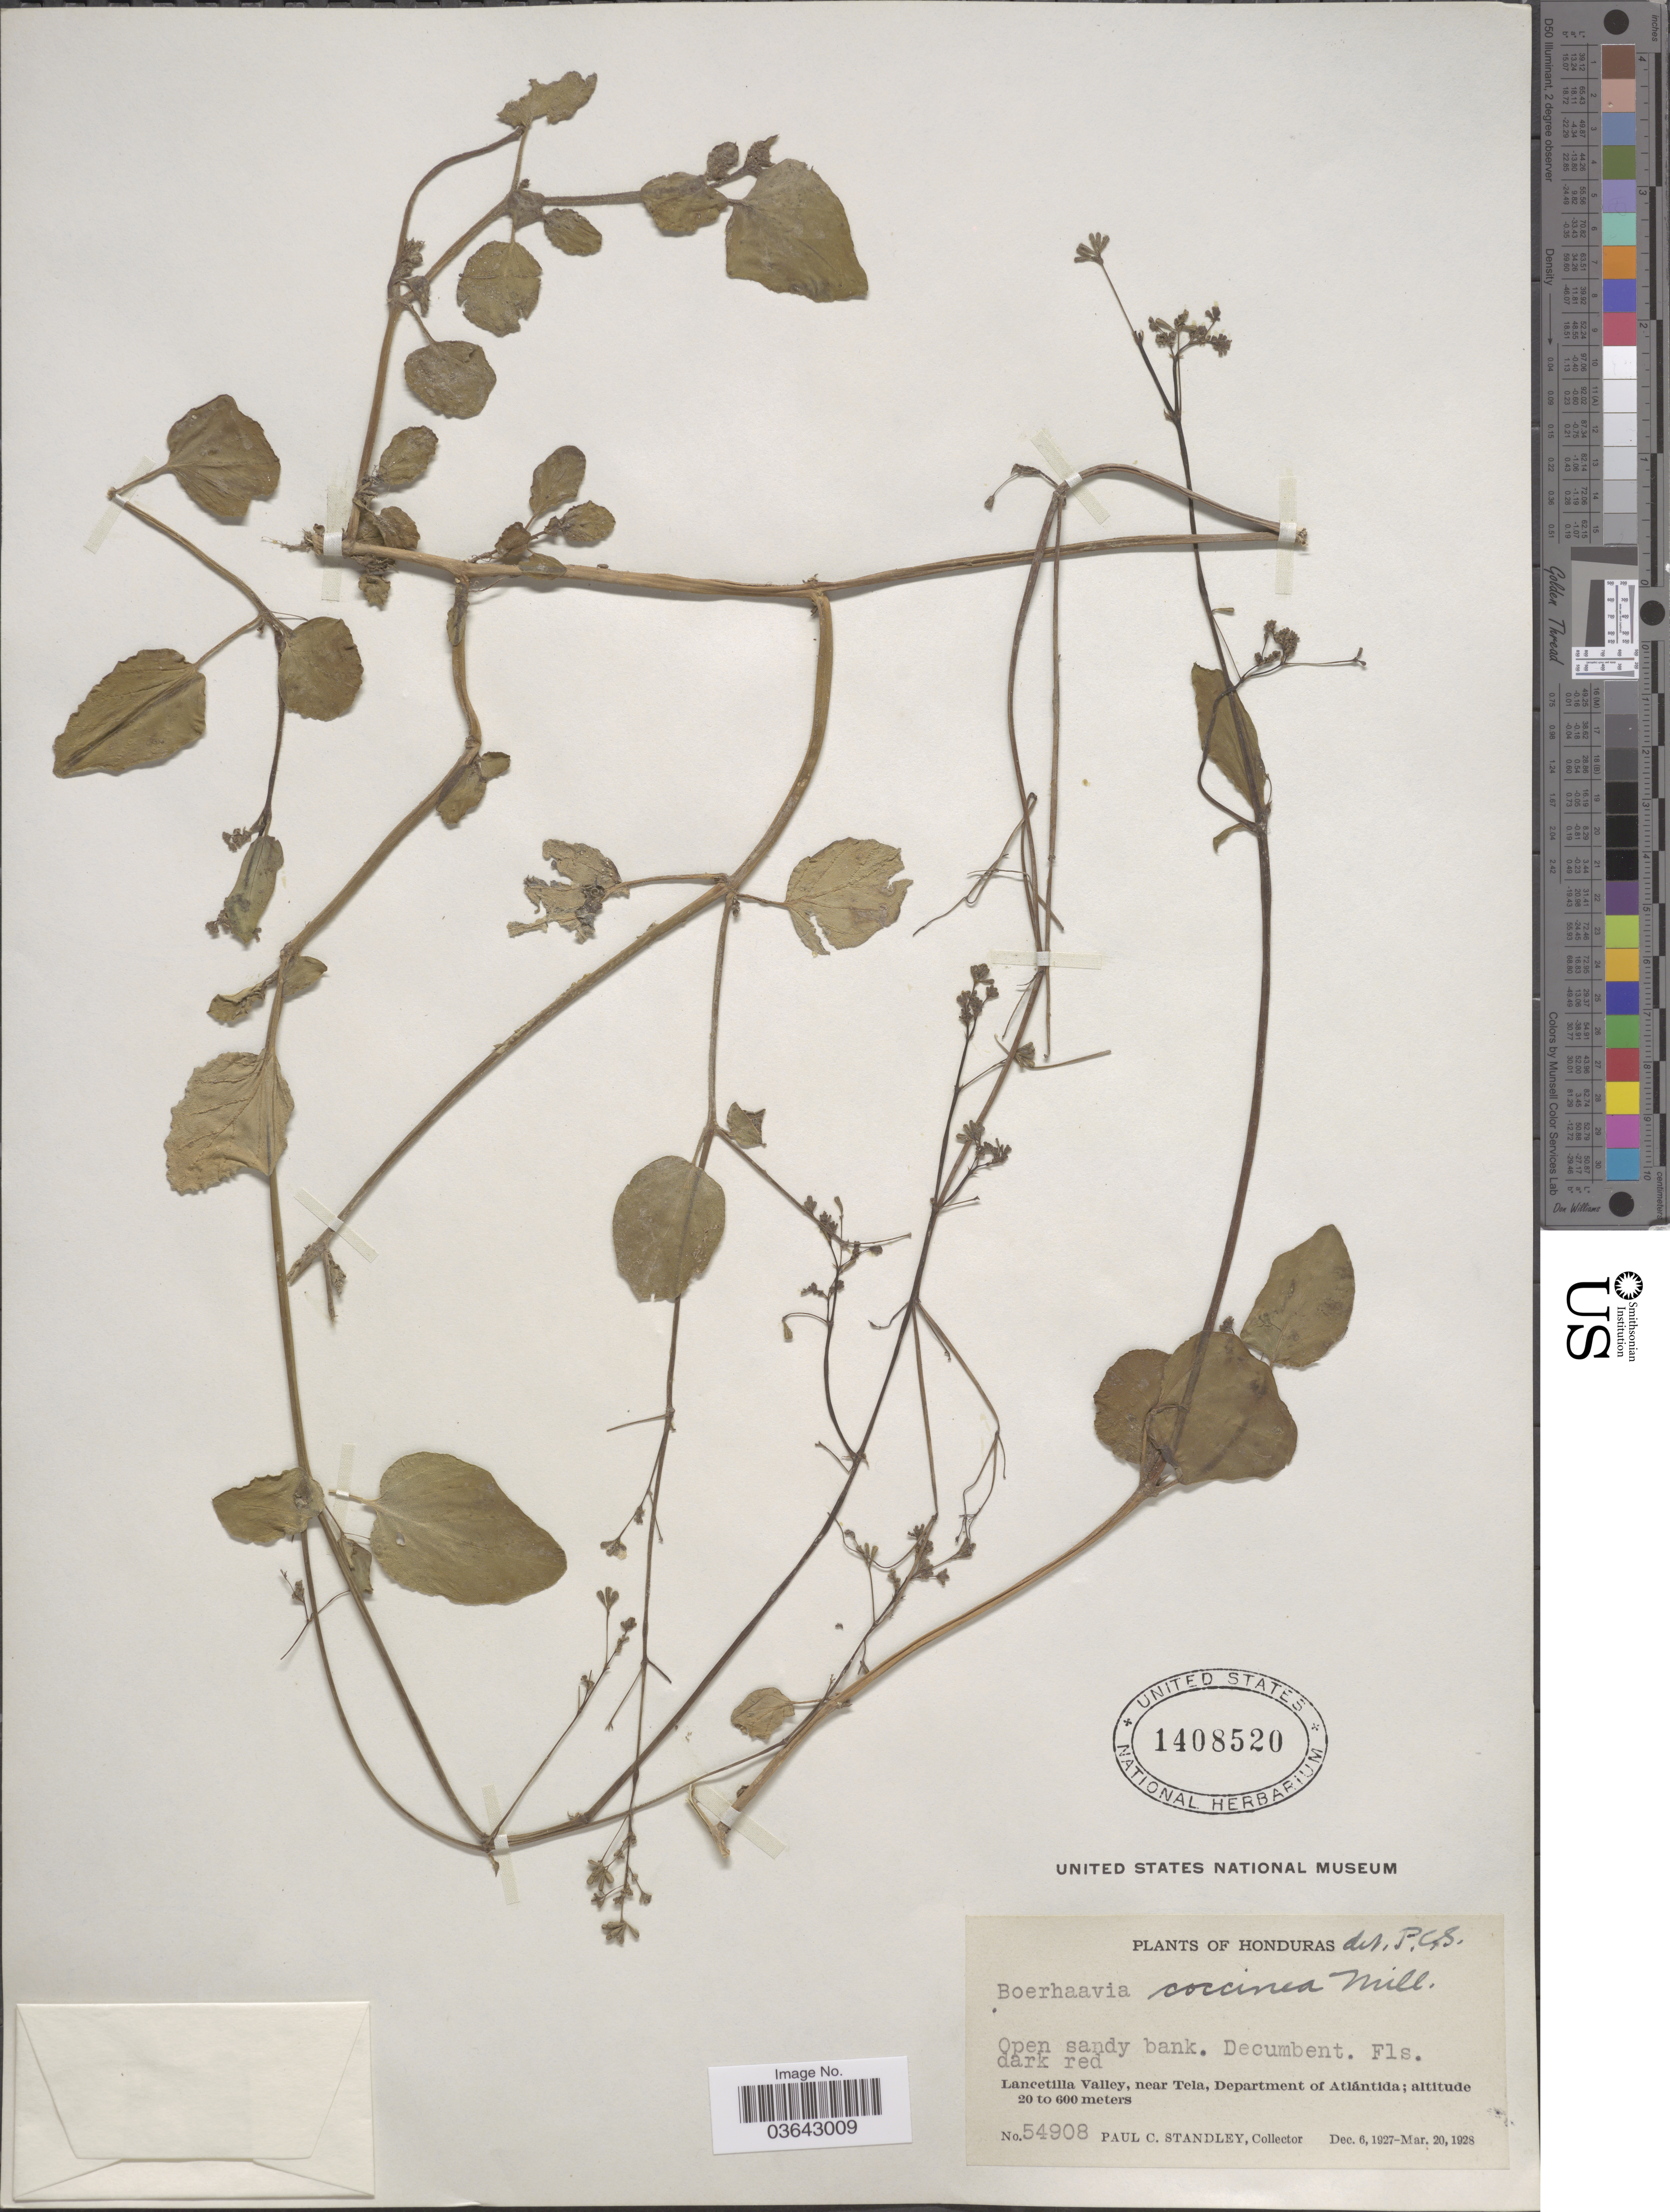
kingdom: Plantae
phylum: Tracheophyta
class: Magnoliopsida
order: Caryophyllales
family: Nyctaginaceae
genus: Boerhavia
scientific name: Boerhavia coccinea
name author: Mill.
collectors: P. C. Standley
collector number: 54908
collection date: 1927-12-06/1928-03-20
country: Honduras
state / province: Atlántida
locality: Lancetilla Valley, near Tela, Department of Atlántida.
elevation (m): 20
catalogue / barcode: US 1408520